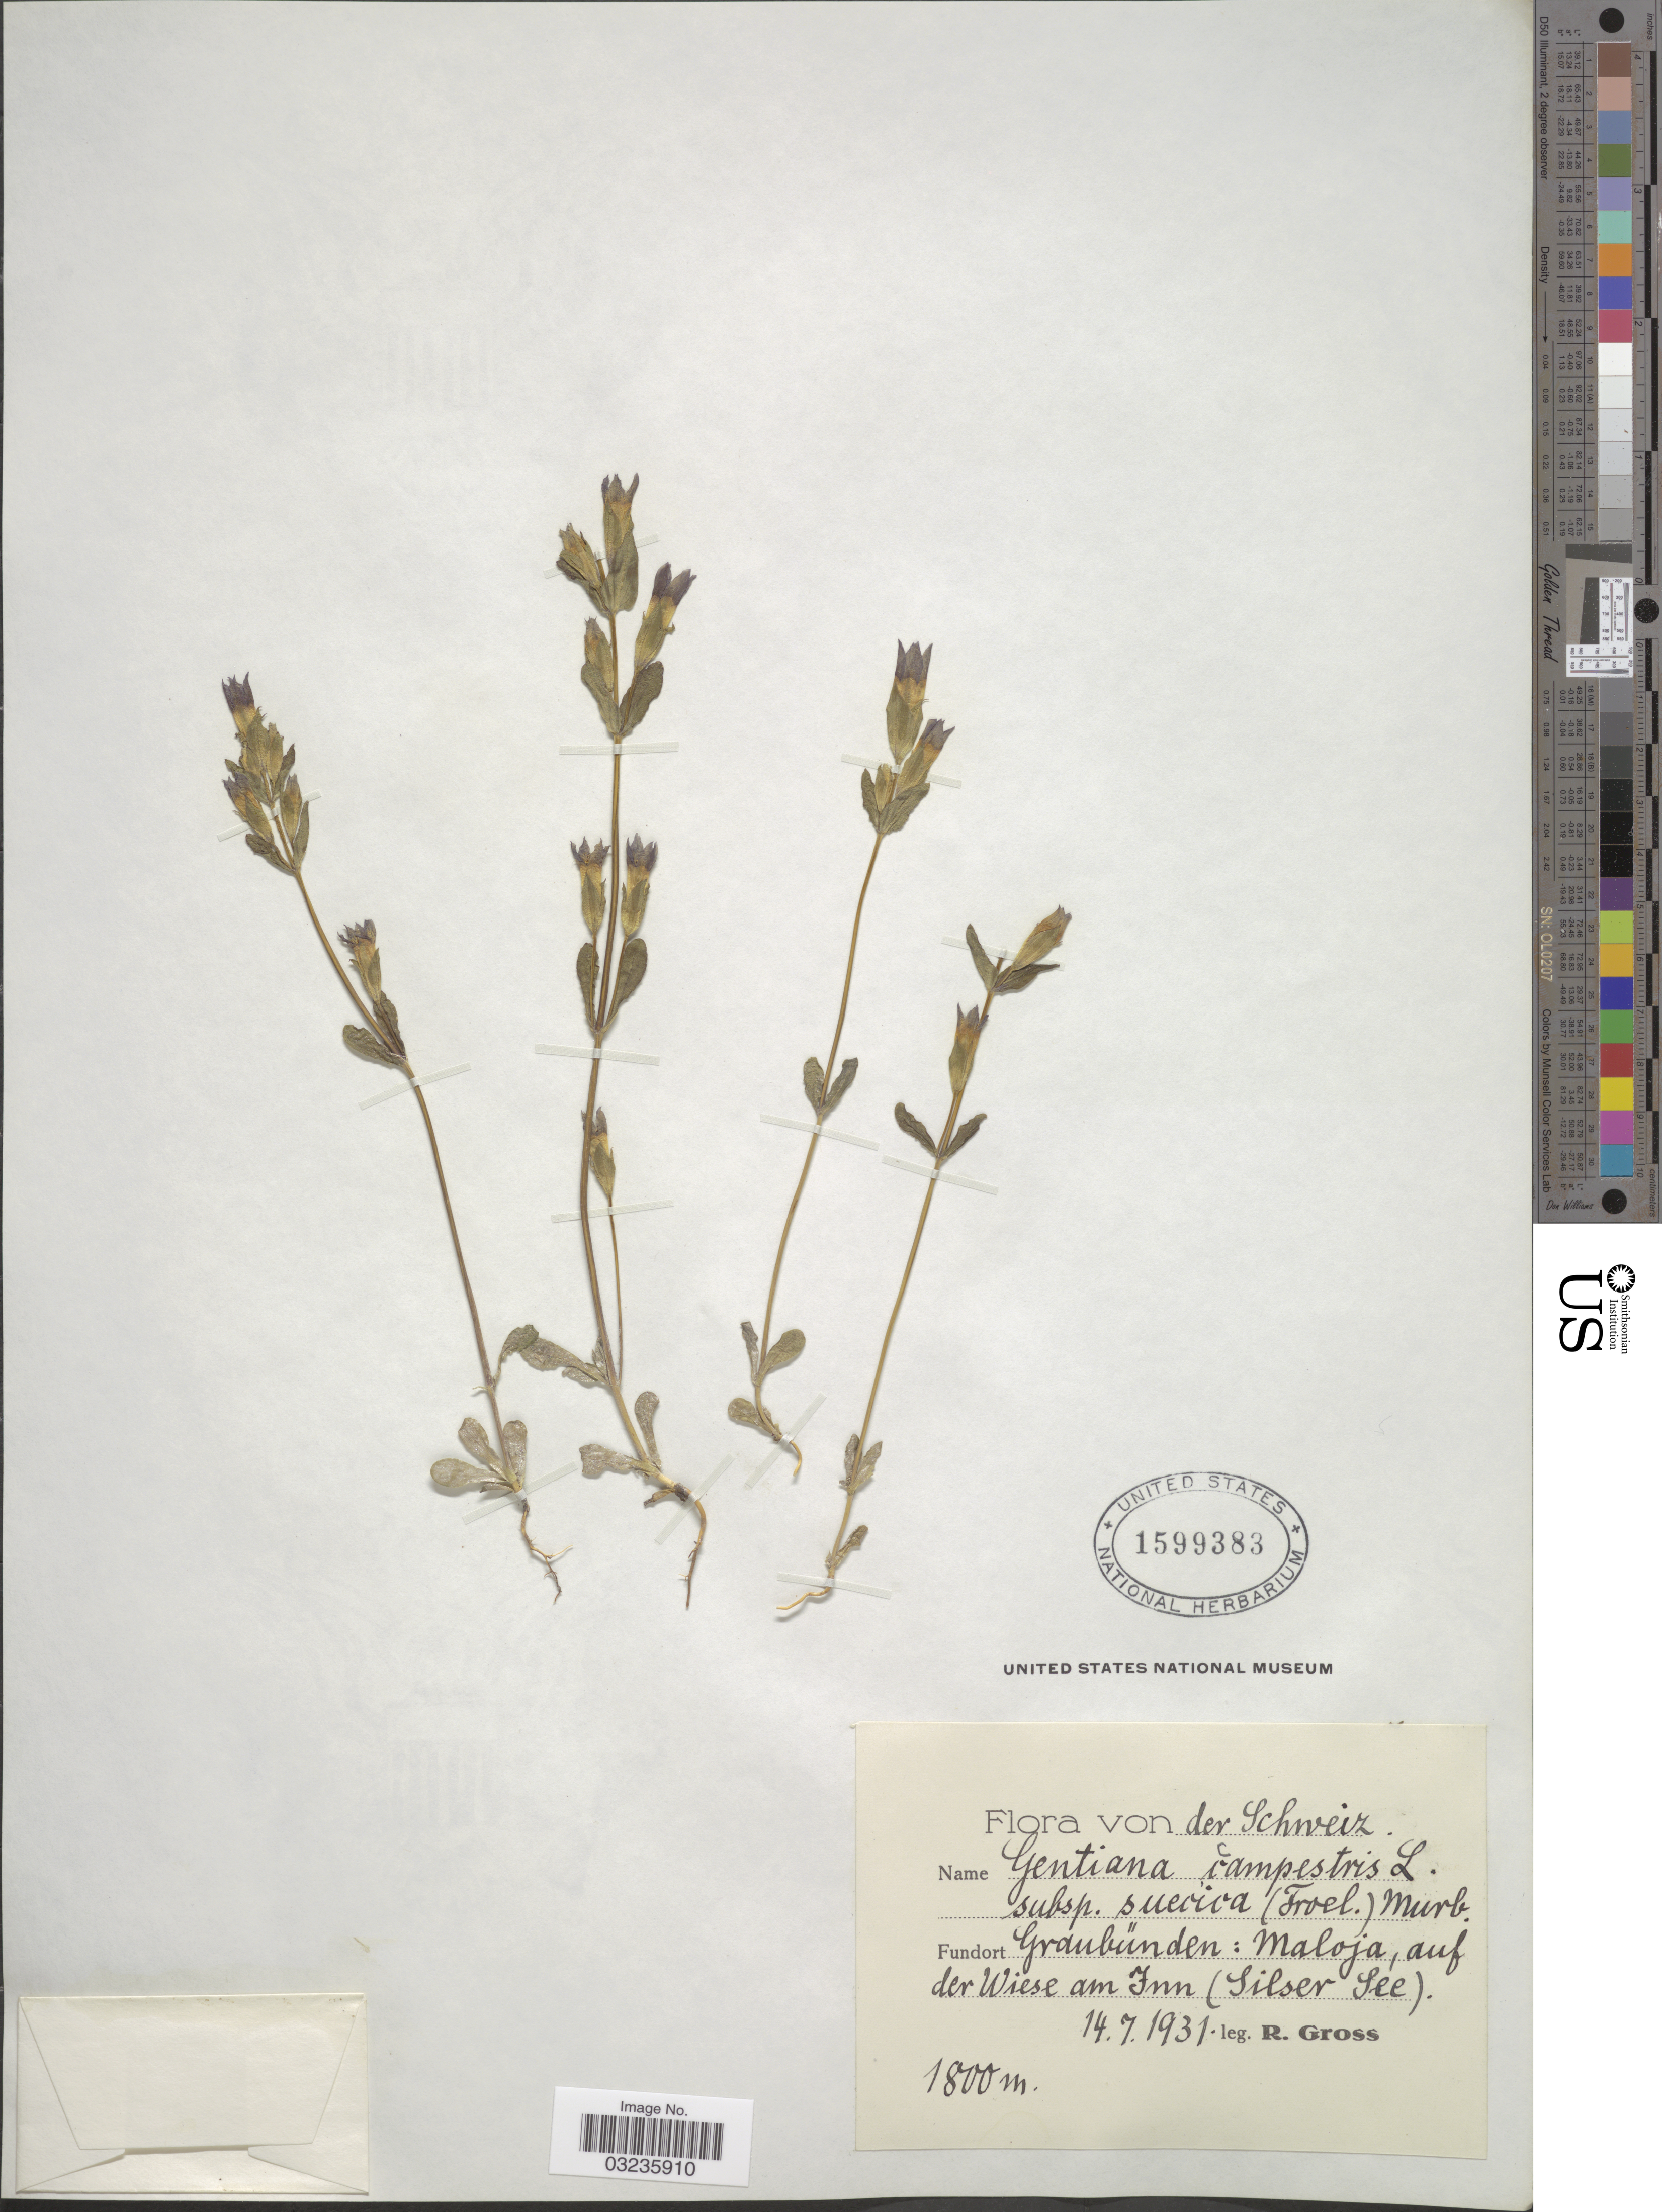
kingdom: Plantae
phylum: Tracheophyta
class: Magnoliopsida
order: Gentianales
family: Gentianaceae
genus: Gentiana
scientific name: Gentiana campestris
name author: L.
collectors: R. Gross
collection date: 1931-07-14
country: Switzerland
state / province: Graubunden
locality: Der Schweiz. Graubünden: Maloja, auf der Wiese am Inn. (Silser See).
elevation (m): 1800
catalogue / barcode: US 1599383